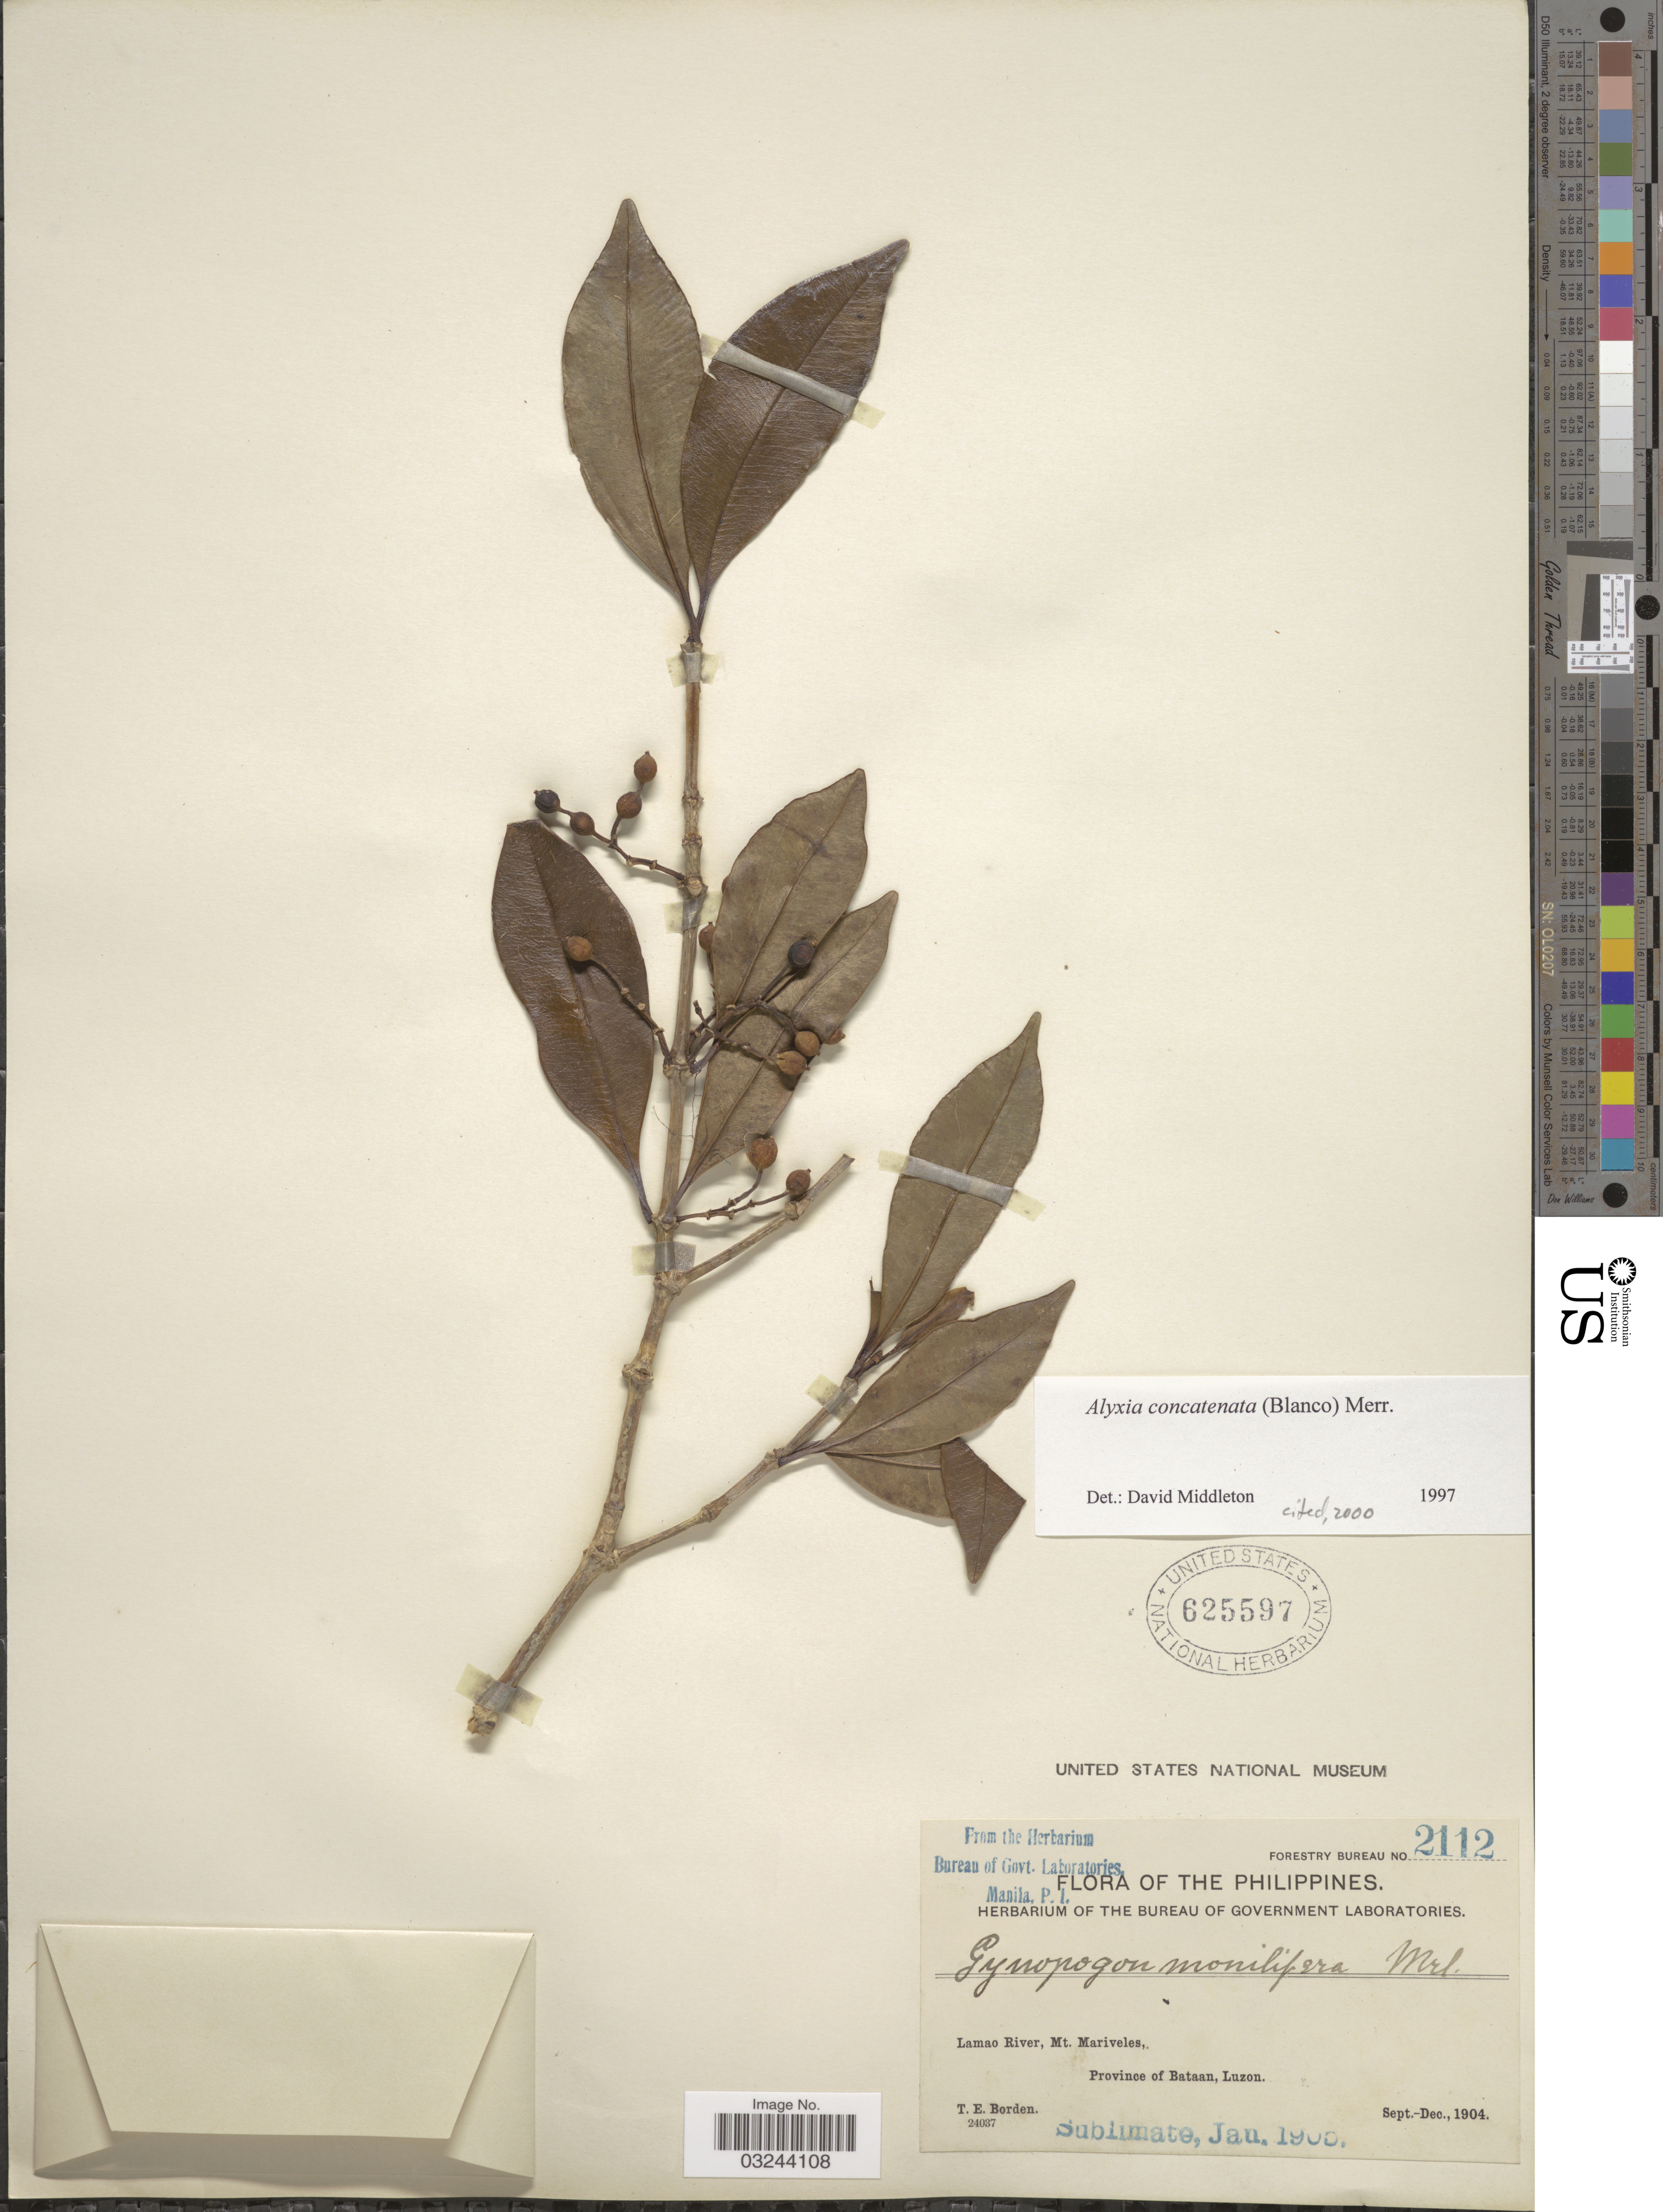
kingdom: Plantae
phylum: Tracheophyta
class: Magnoliopsida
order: Gentianales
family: Apocynaceae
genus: Alyxia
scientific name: Alyxia concatenata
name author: (Blanco) Merr.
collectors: T. E. Borden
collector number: Forestry Bureau 2112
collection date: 1904-09/1904-12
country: Philippines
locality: Lamao River, Mt. Mariveles. Province of Bataan, Luzon.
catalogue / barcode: US 625597